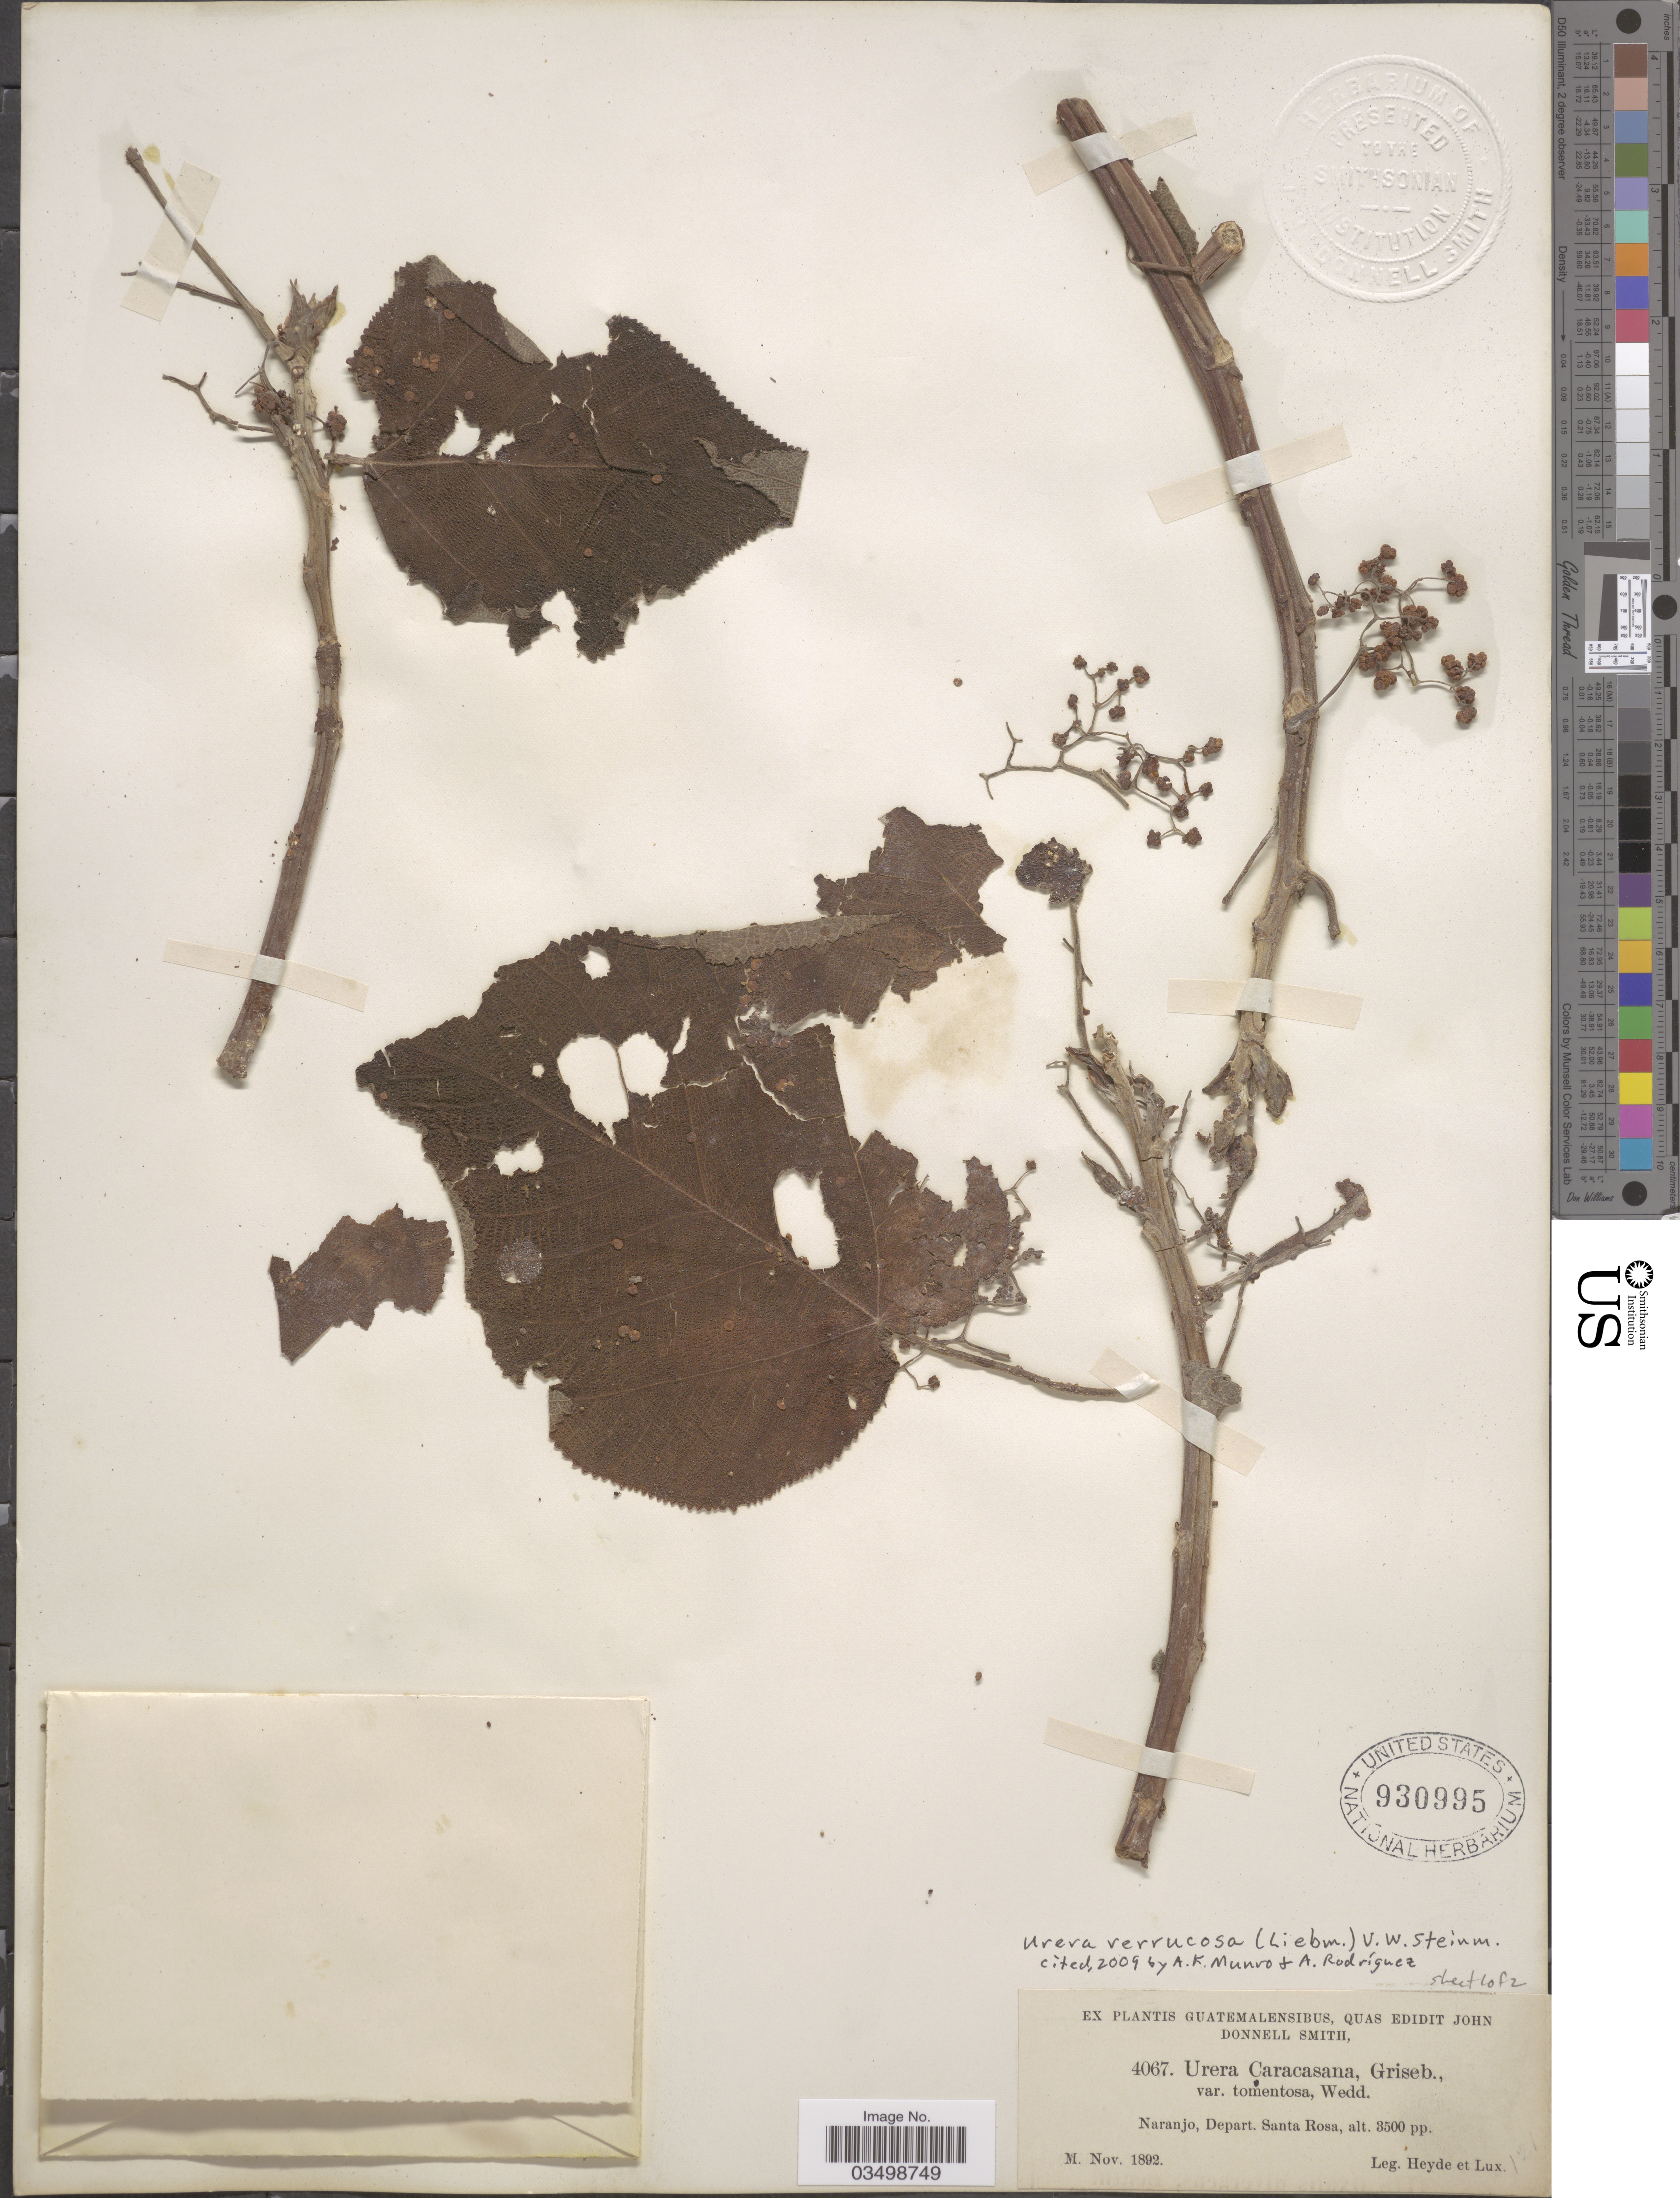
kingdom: Plantae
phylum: Tracheophyta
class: Magnoliopsida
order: Rosales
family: Urticaceae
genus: Urera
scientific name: Urera verrucosa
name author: (Liebm.) V.W. Steinm.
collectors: Heyde & Lux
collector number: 4067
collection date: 1892-11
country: Guatemala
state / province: Santa Rosa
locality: Naranjo, Depart. Santa Rosa.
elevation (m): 1067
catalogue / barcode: US 930995